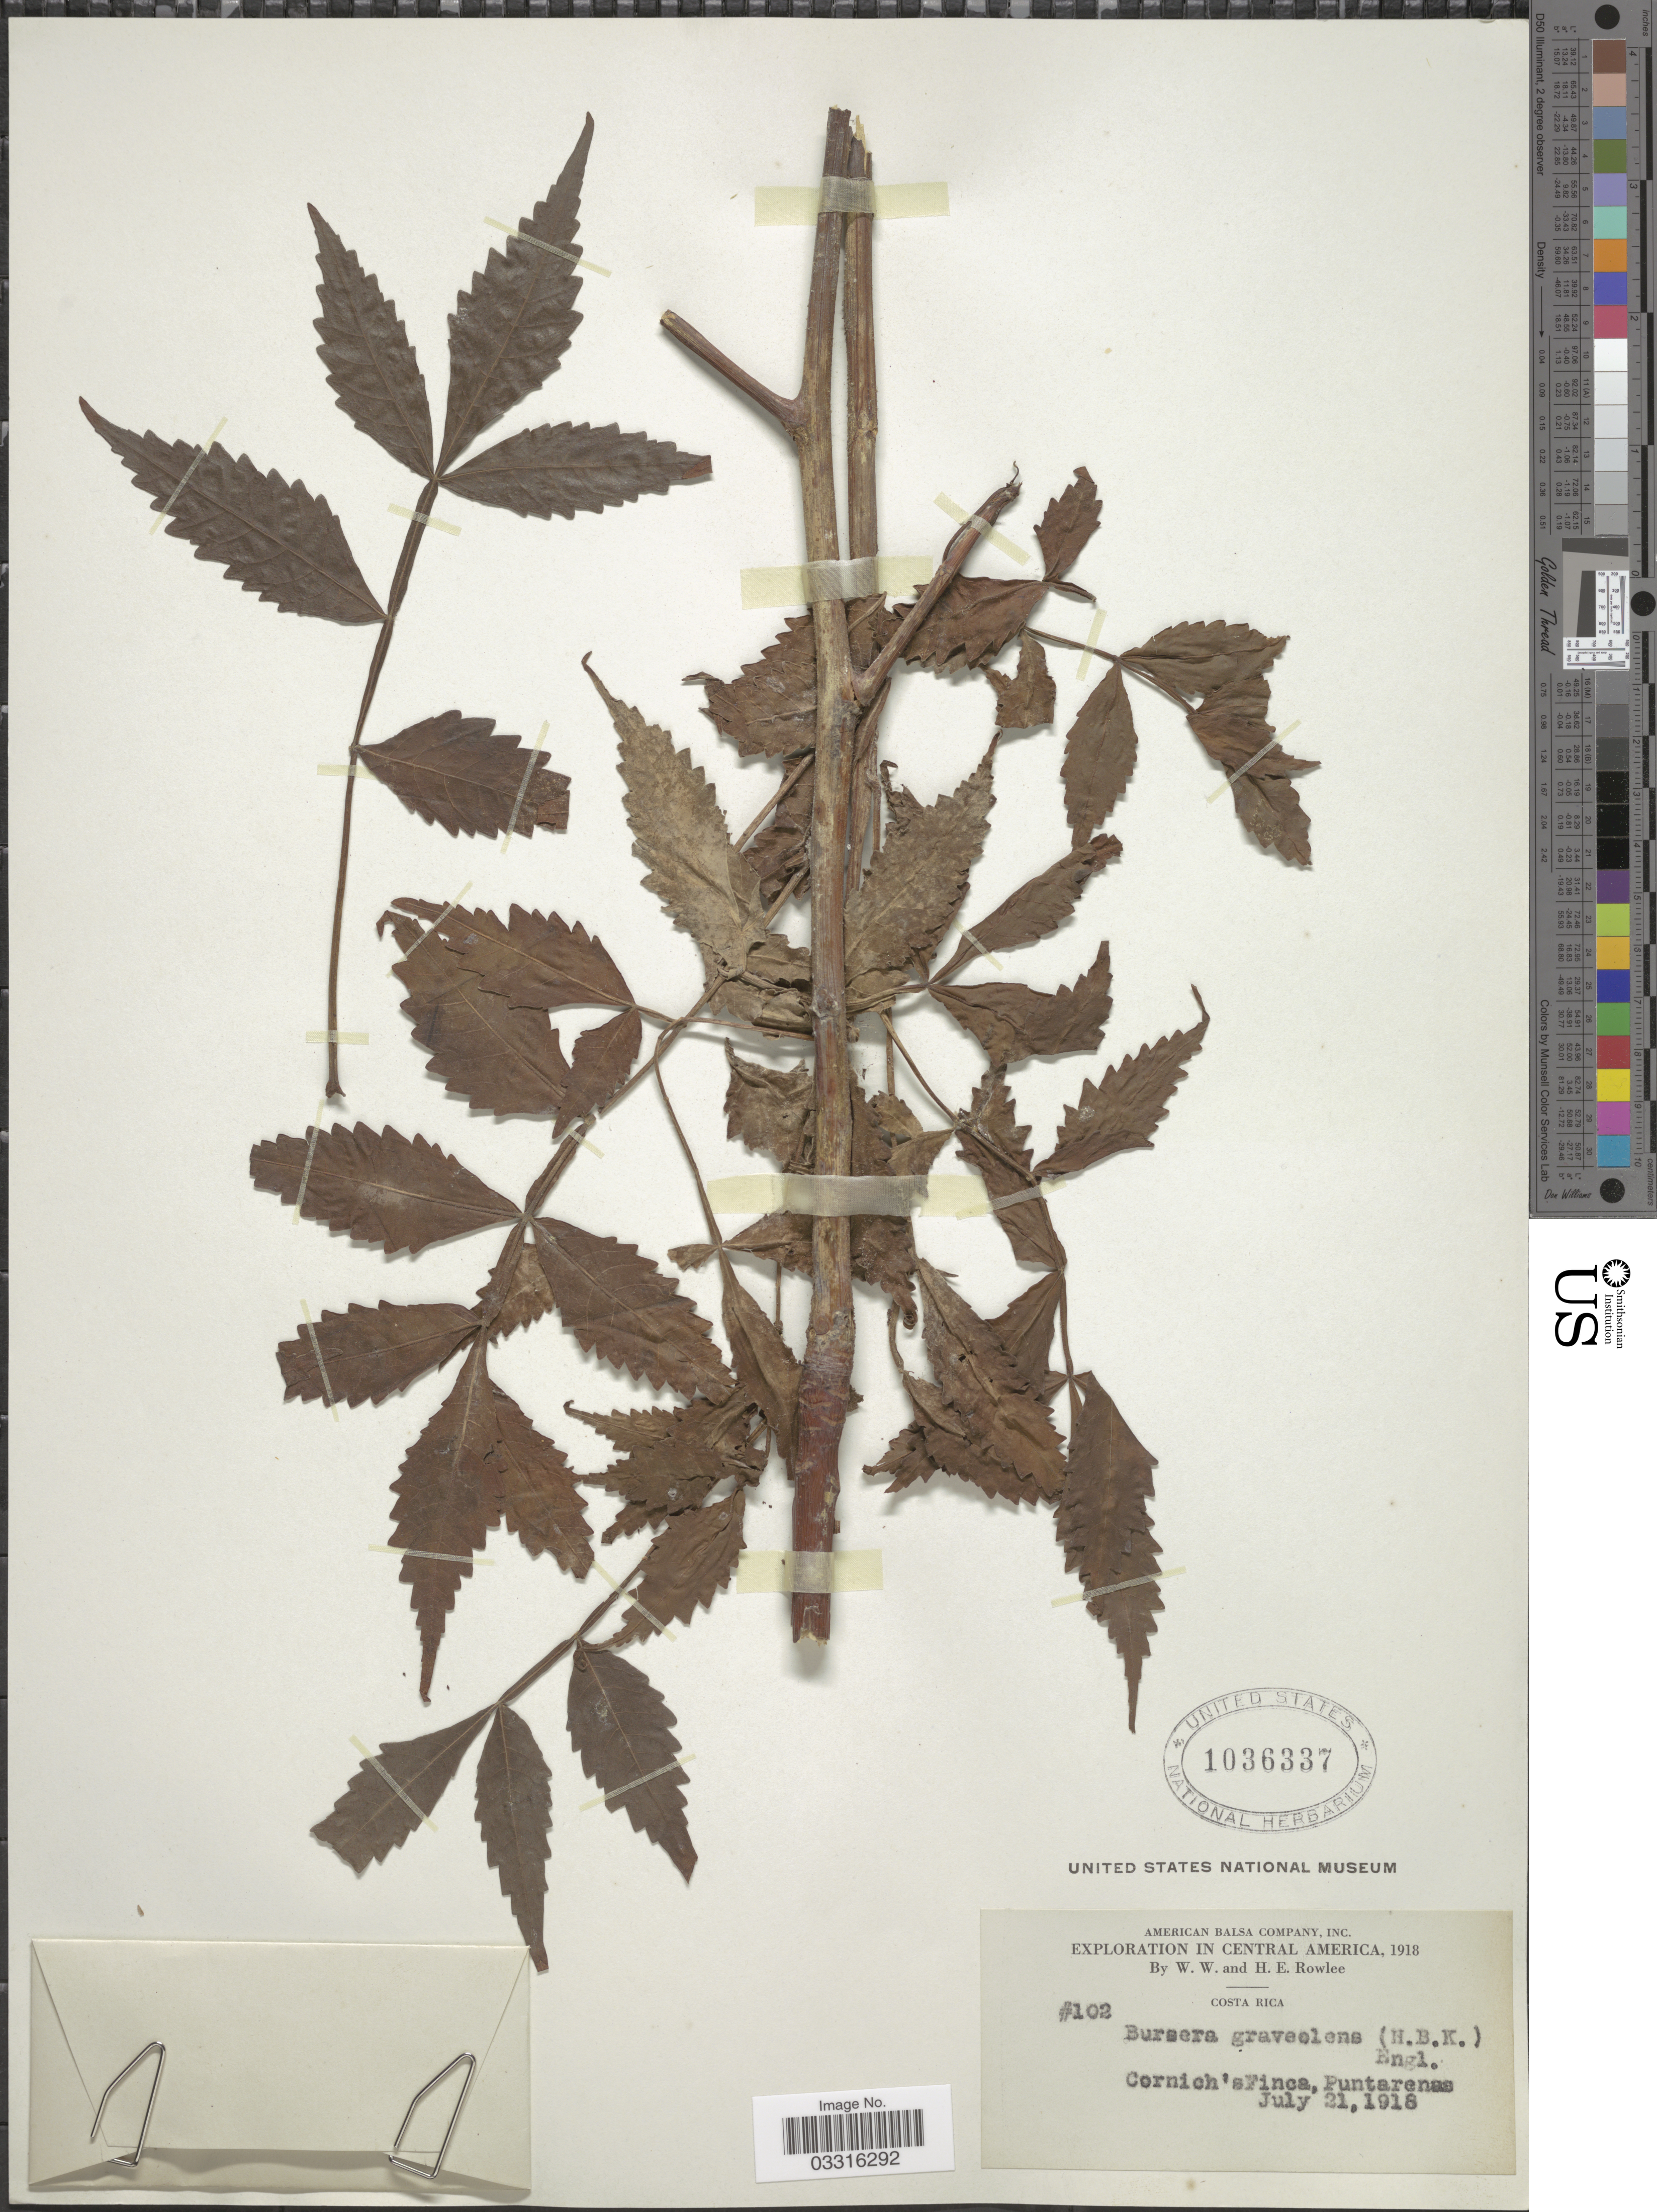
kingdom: Plantae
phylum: Tracheophyta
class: Magnoliopsida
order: Sapindales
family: Burseraceae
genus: Bursera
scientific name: Bursera graveolens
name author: (Kunth) Triana & Planch.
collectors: W. W. Rowlee & H. E. Rowlee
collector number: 102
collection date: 1918-07-21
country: Costa Rica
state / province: Puntarenas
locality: Cornich's Finca.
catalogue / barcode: US 1036337